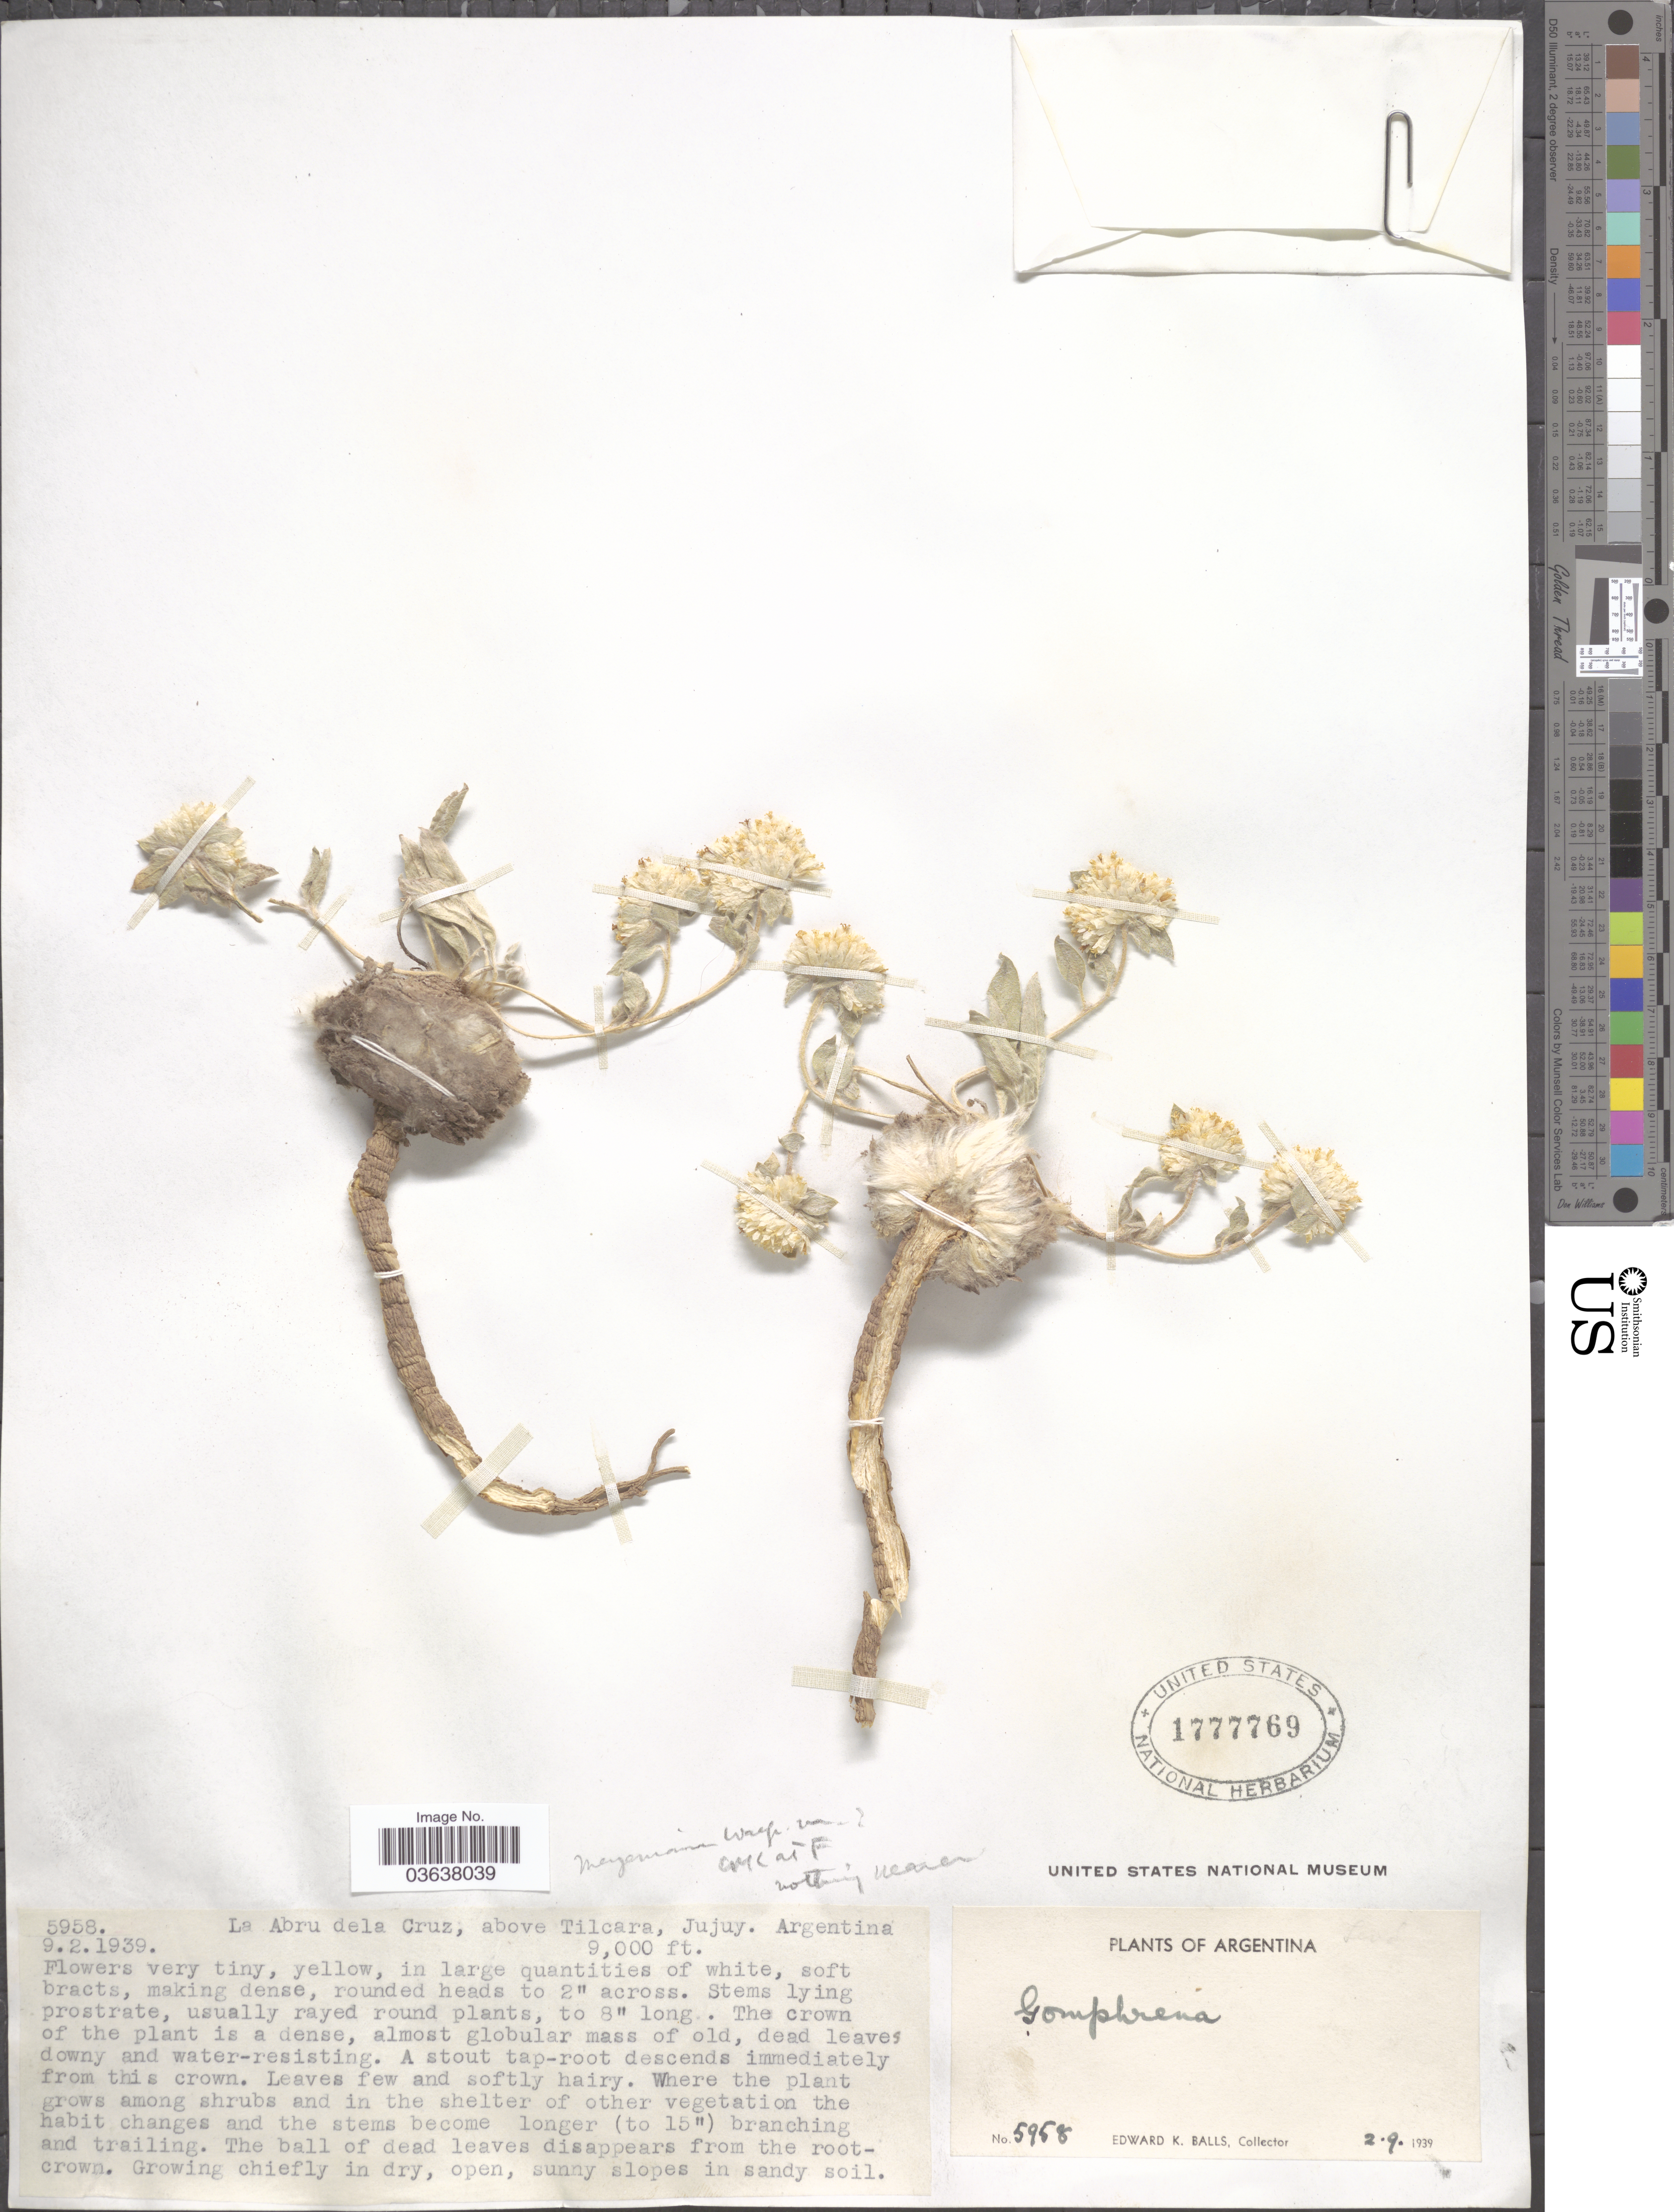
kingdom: Plantae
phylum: Tracheophyta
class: Magnoliopsida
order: Caryophyllales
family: Amaranthaceae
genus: Gomphrena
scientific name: Gomphrena meyeniana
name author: Walp.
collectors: E. K. Balls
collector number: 5958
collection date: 1939-02-09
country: Argentina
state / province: Jujuy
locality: La Abru dela Cruz, above Tilcara.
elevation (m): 2743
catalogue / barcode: US 1777769